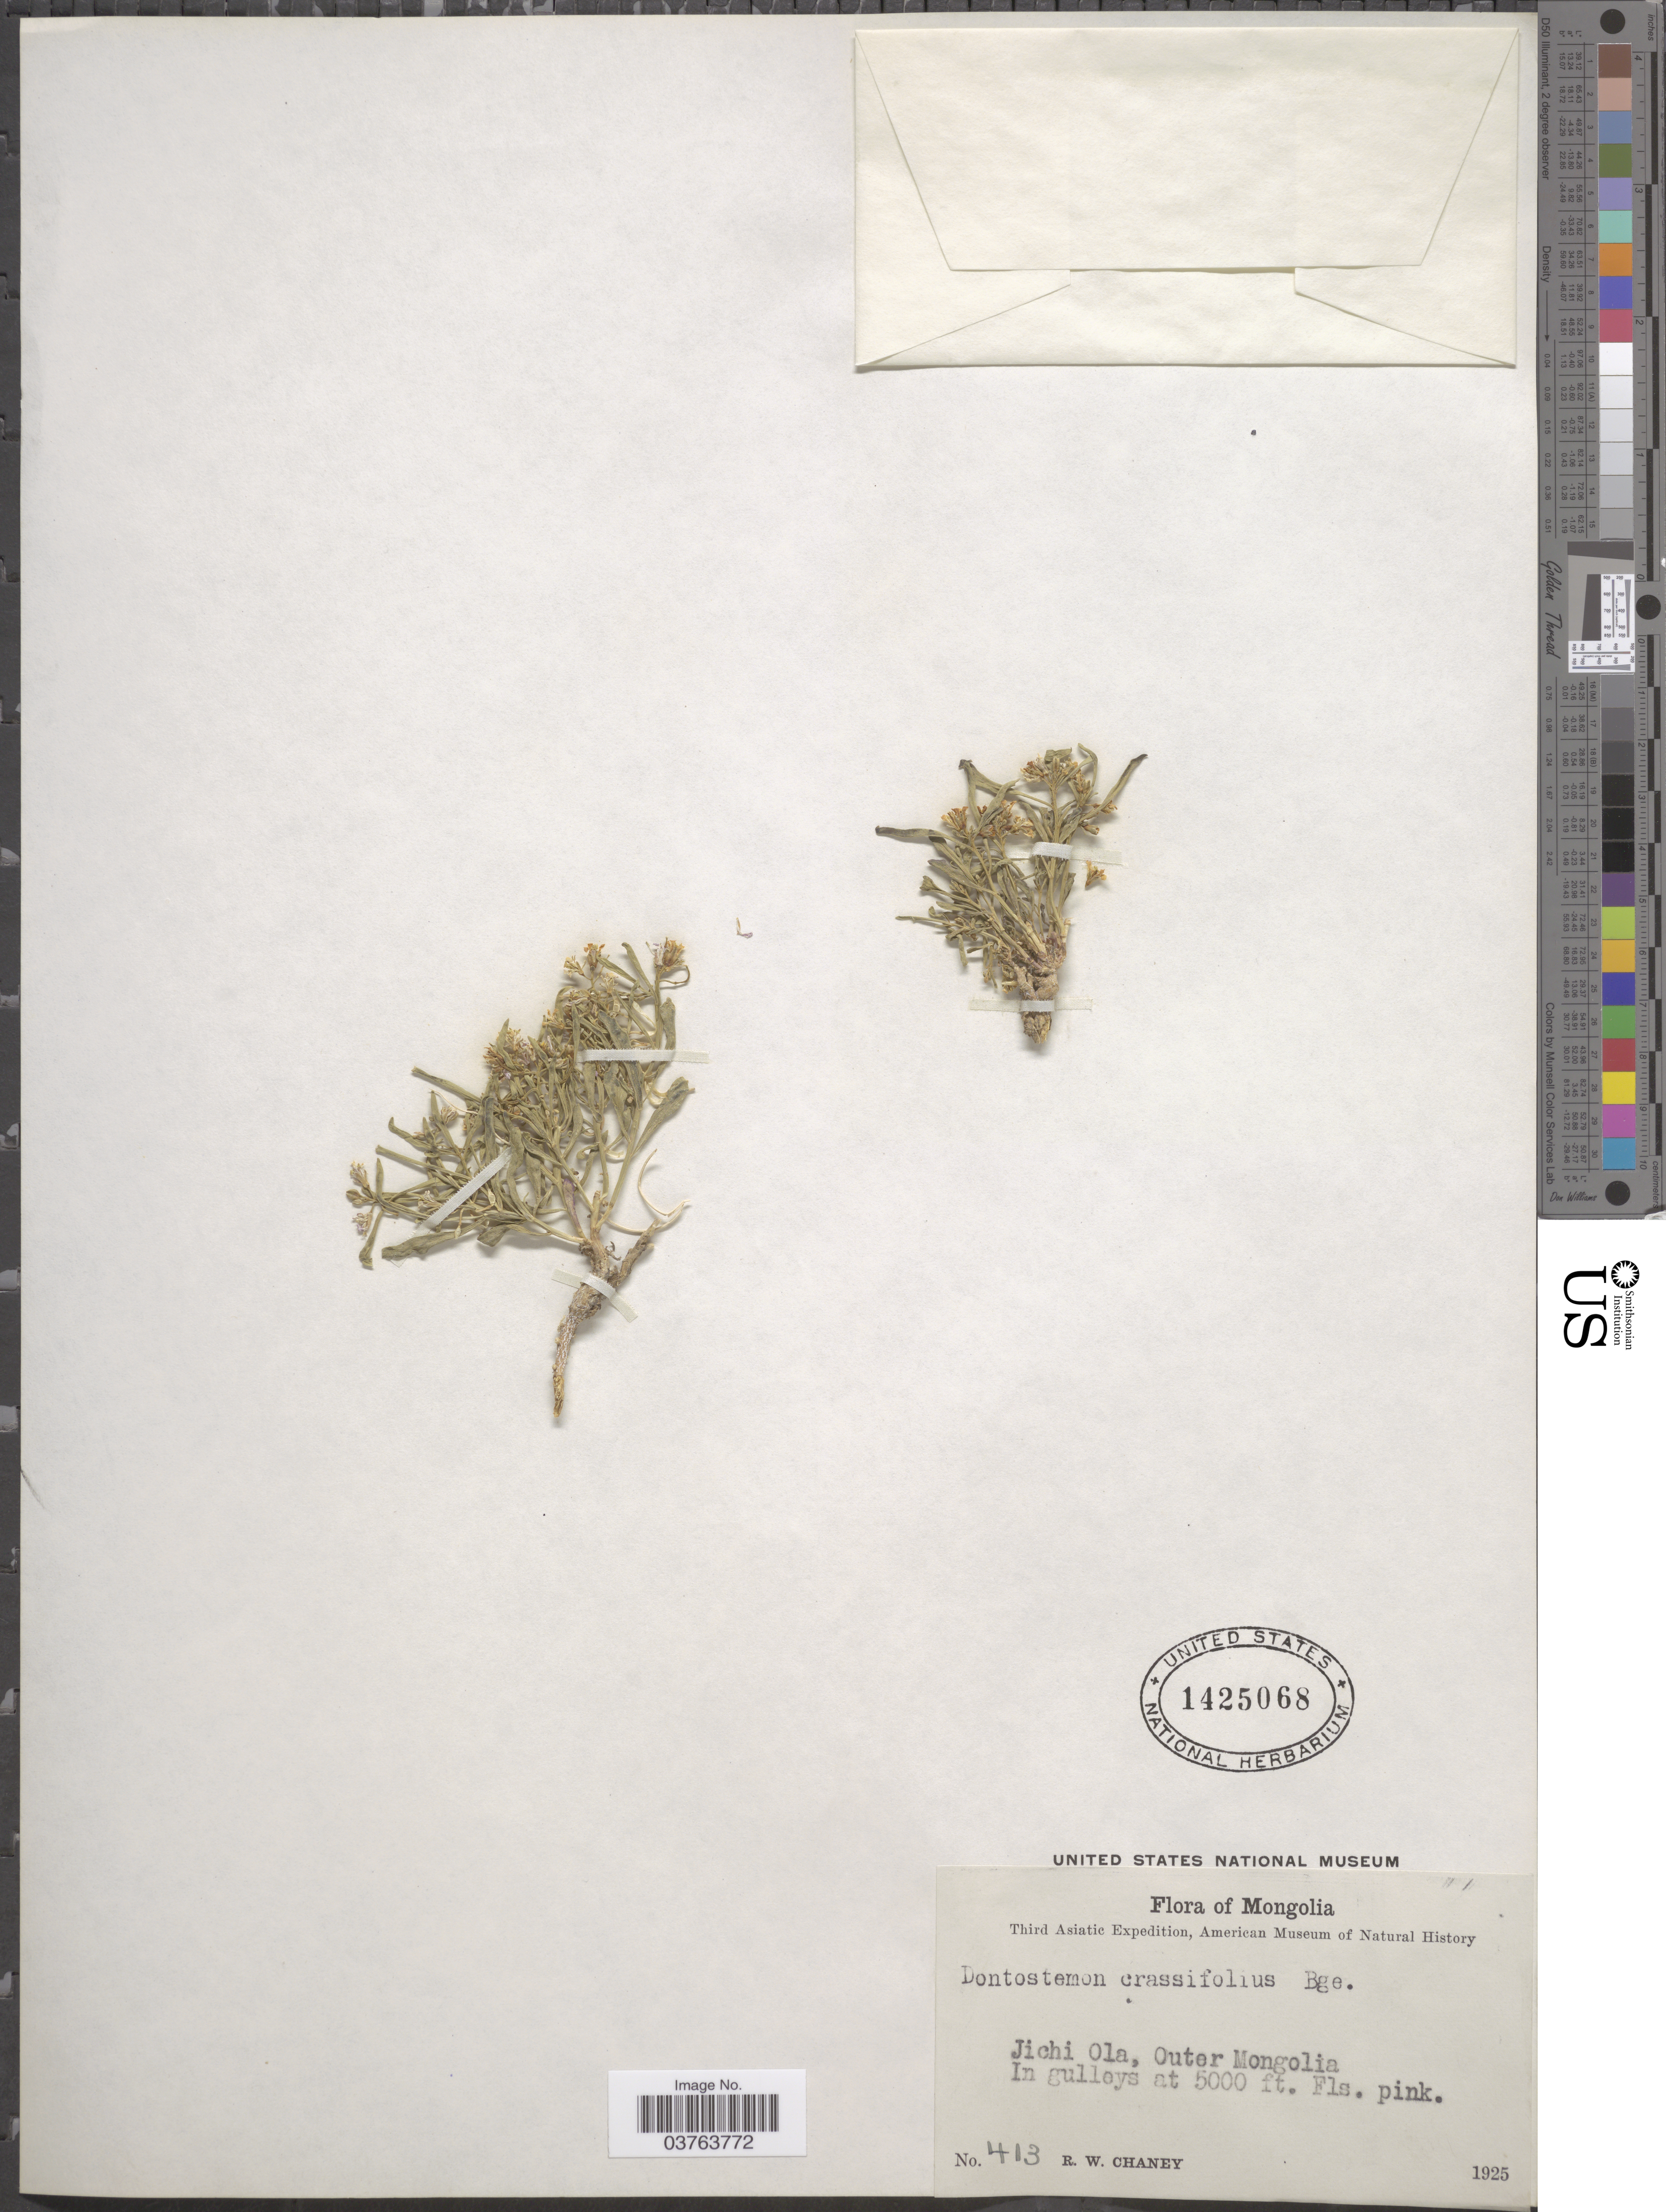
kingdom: Plantae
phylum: Tracheophyta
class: Magnoliopsida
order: Brassicales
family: Brassicaceae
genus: Dontostemon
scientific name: Dontostemon crassifolius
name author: (Bunge) Maxim.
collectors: R. Chaney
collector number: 413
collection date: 1925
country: Mongolia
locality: Jichi Ola, Outer Mongolia.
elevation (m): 1524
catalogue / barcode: US 1425068